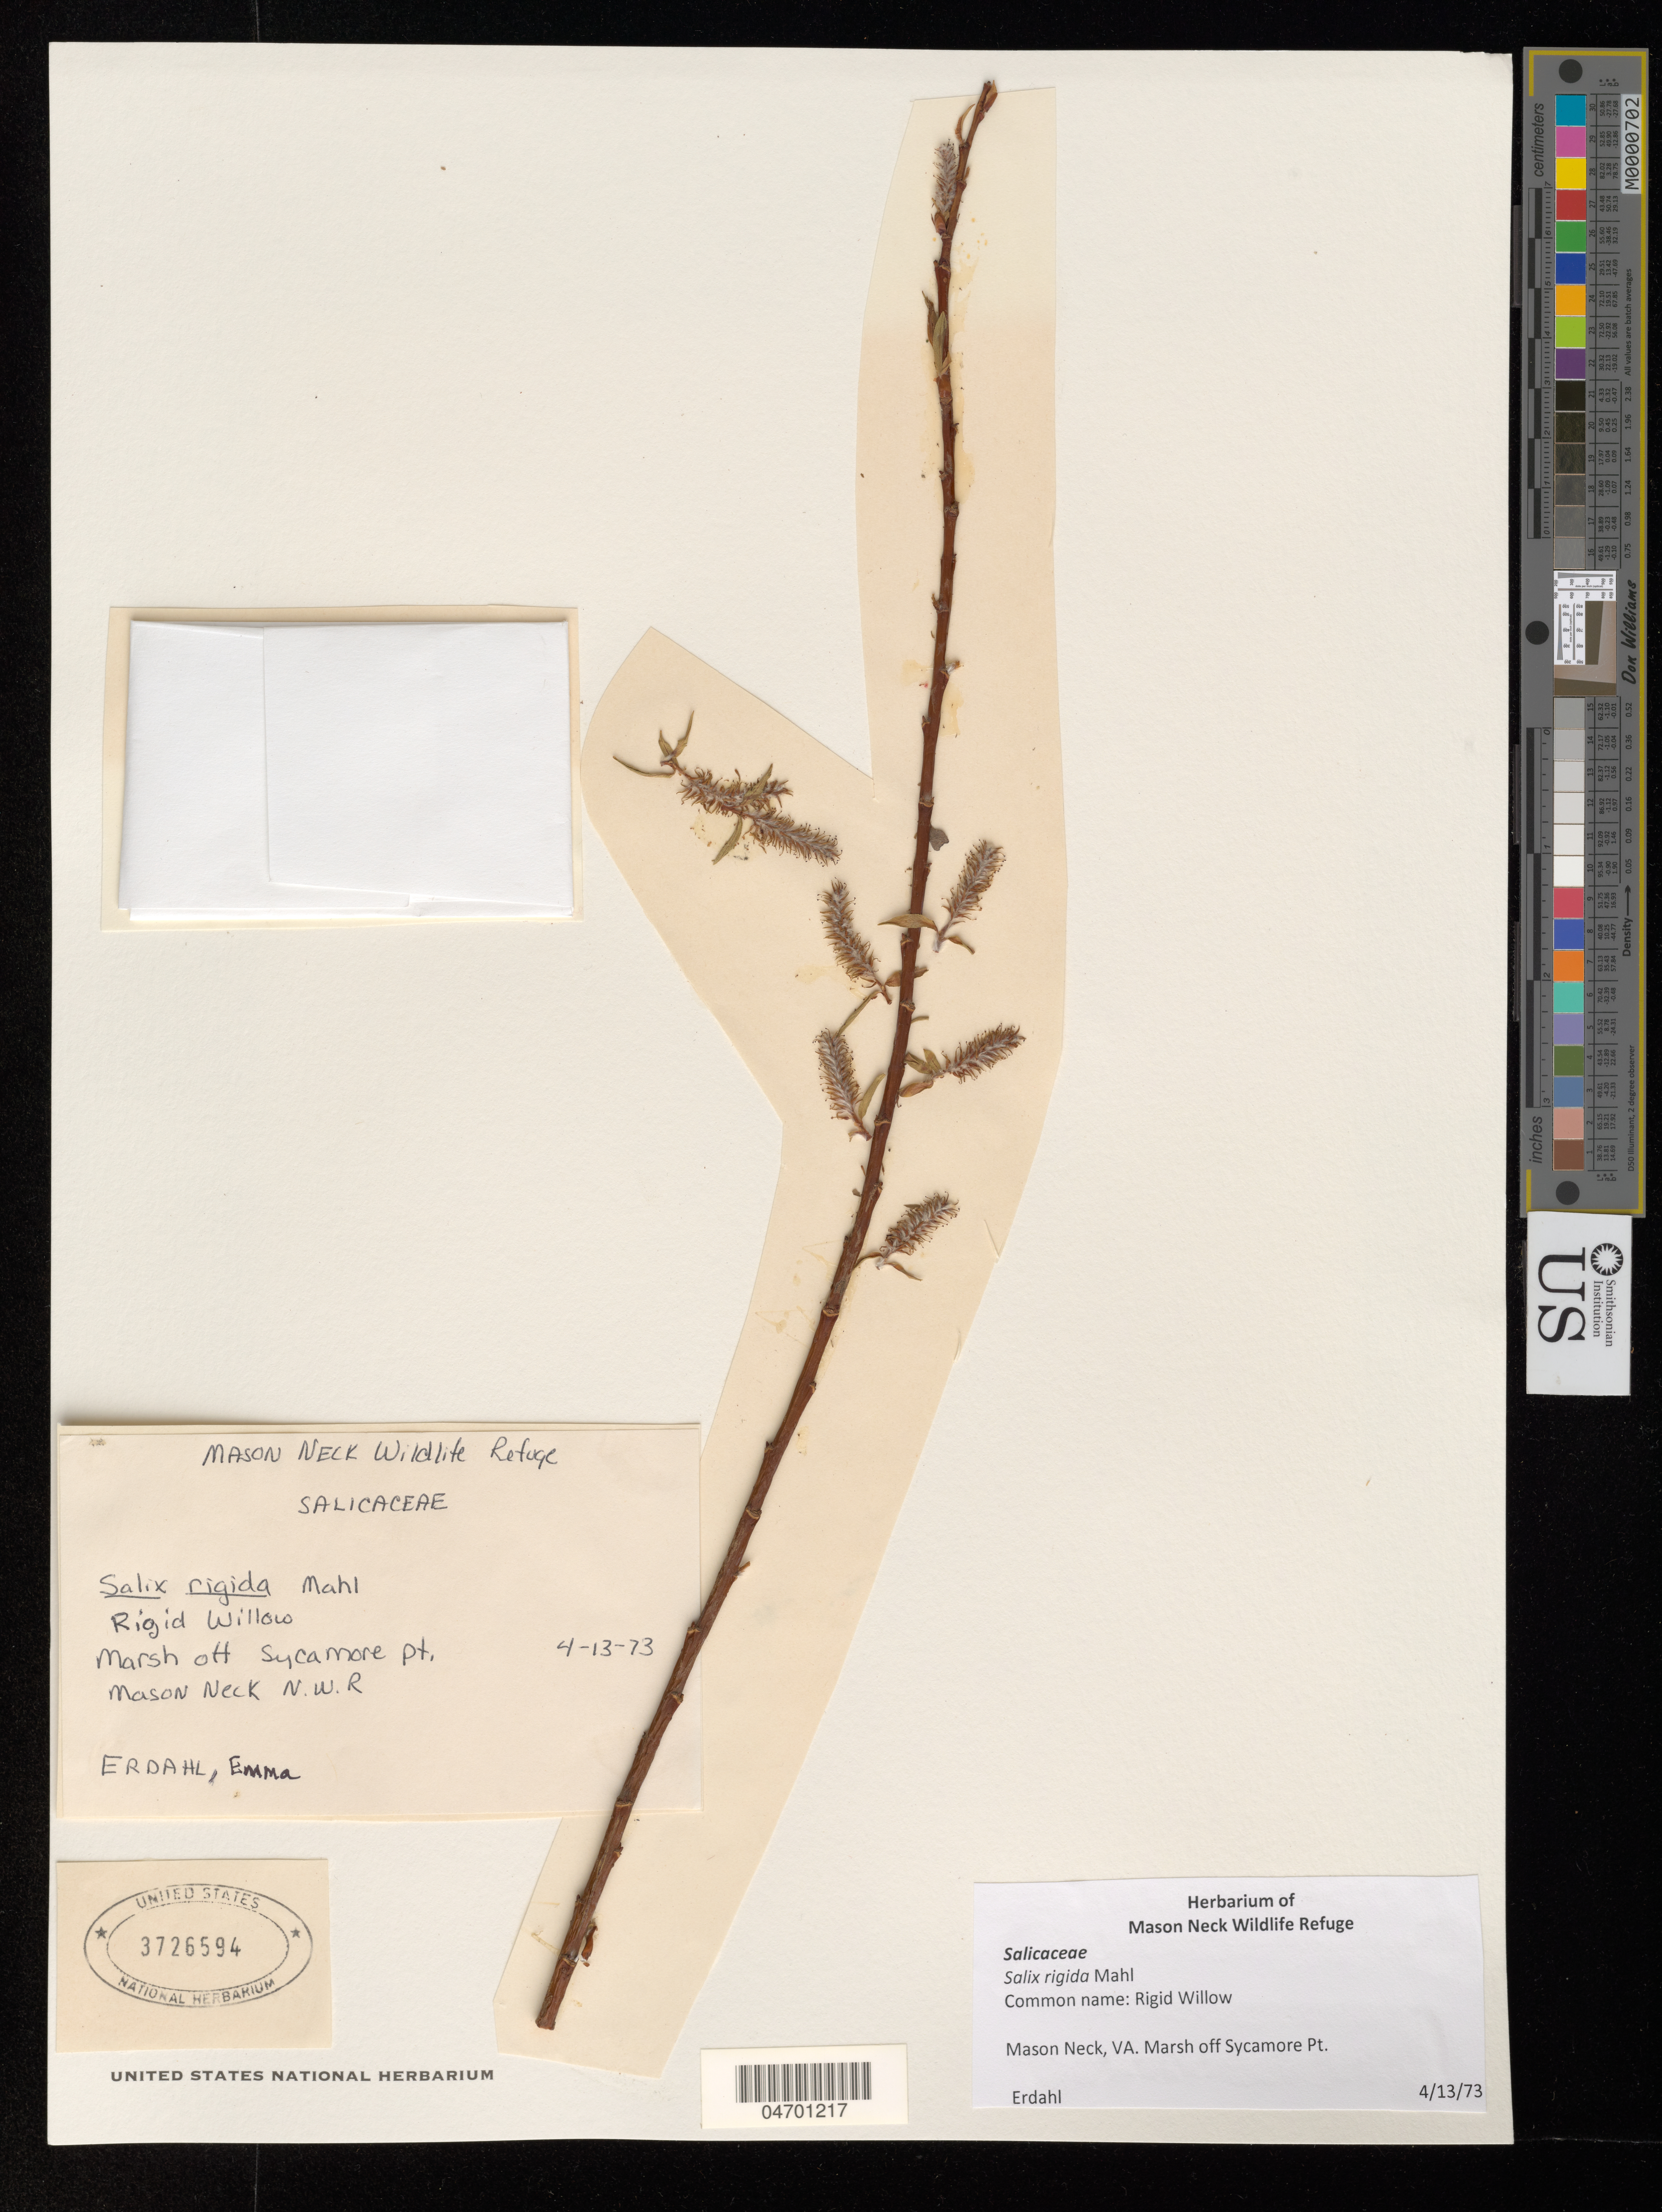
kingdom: Plantae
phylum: Tracheophyta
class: Magnoliopsida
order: Malpighiales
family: Salicaceae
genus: Salix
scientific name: Salix rigida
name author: Muhl.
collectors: E. Erdahl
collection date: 1973-04-13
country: United States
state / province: Virginia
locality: Mason Neck Wildlife Refuge. Marsh off Sycamore Pt.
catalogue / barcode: US 3726594